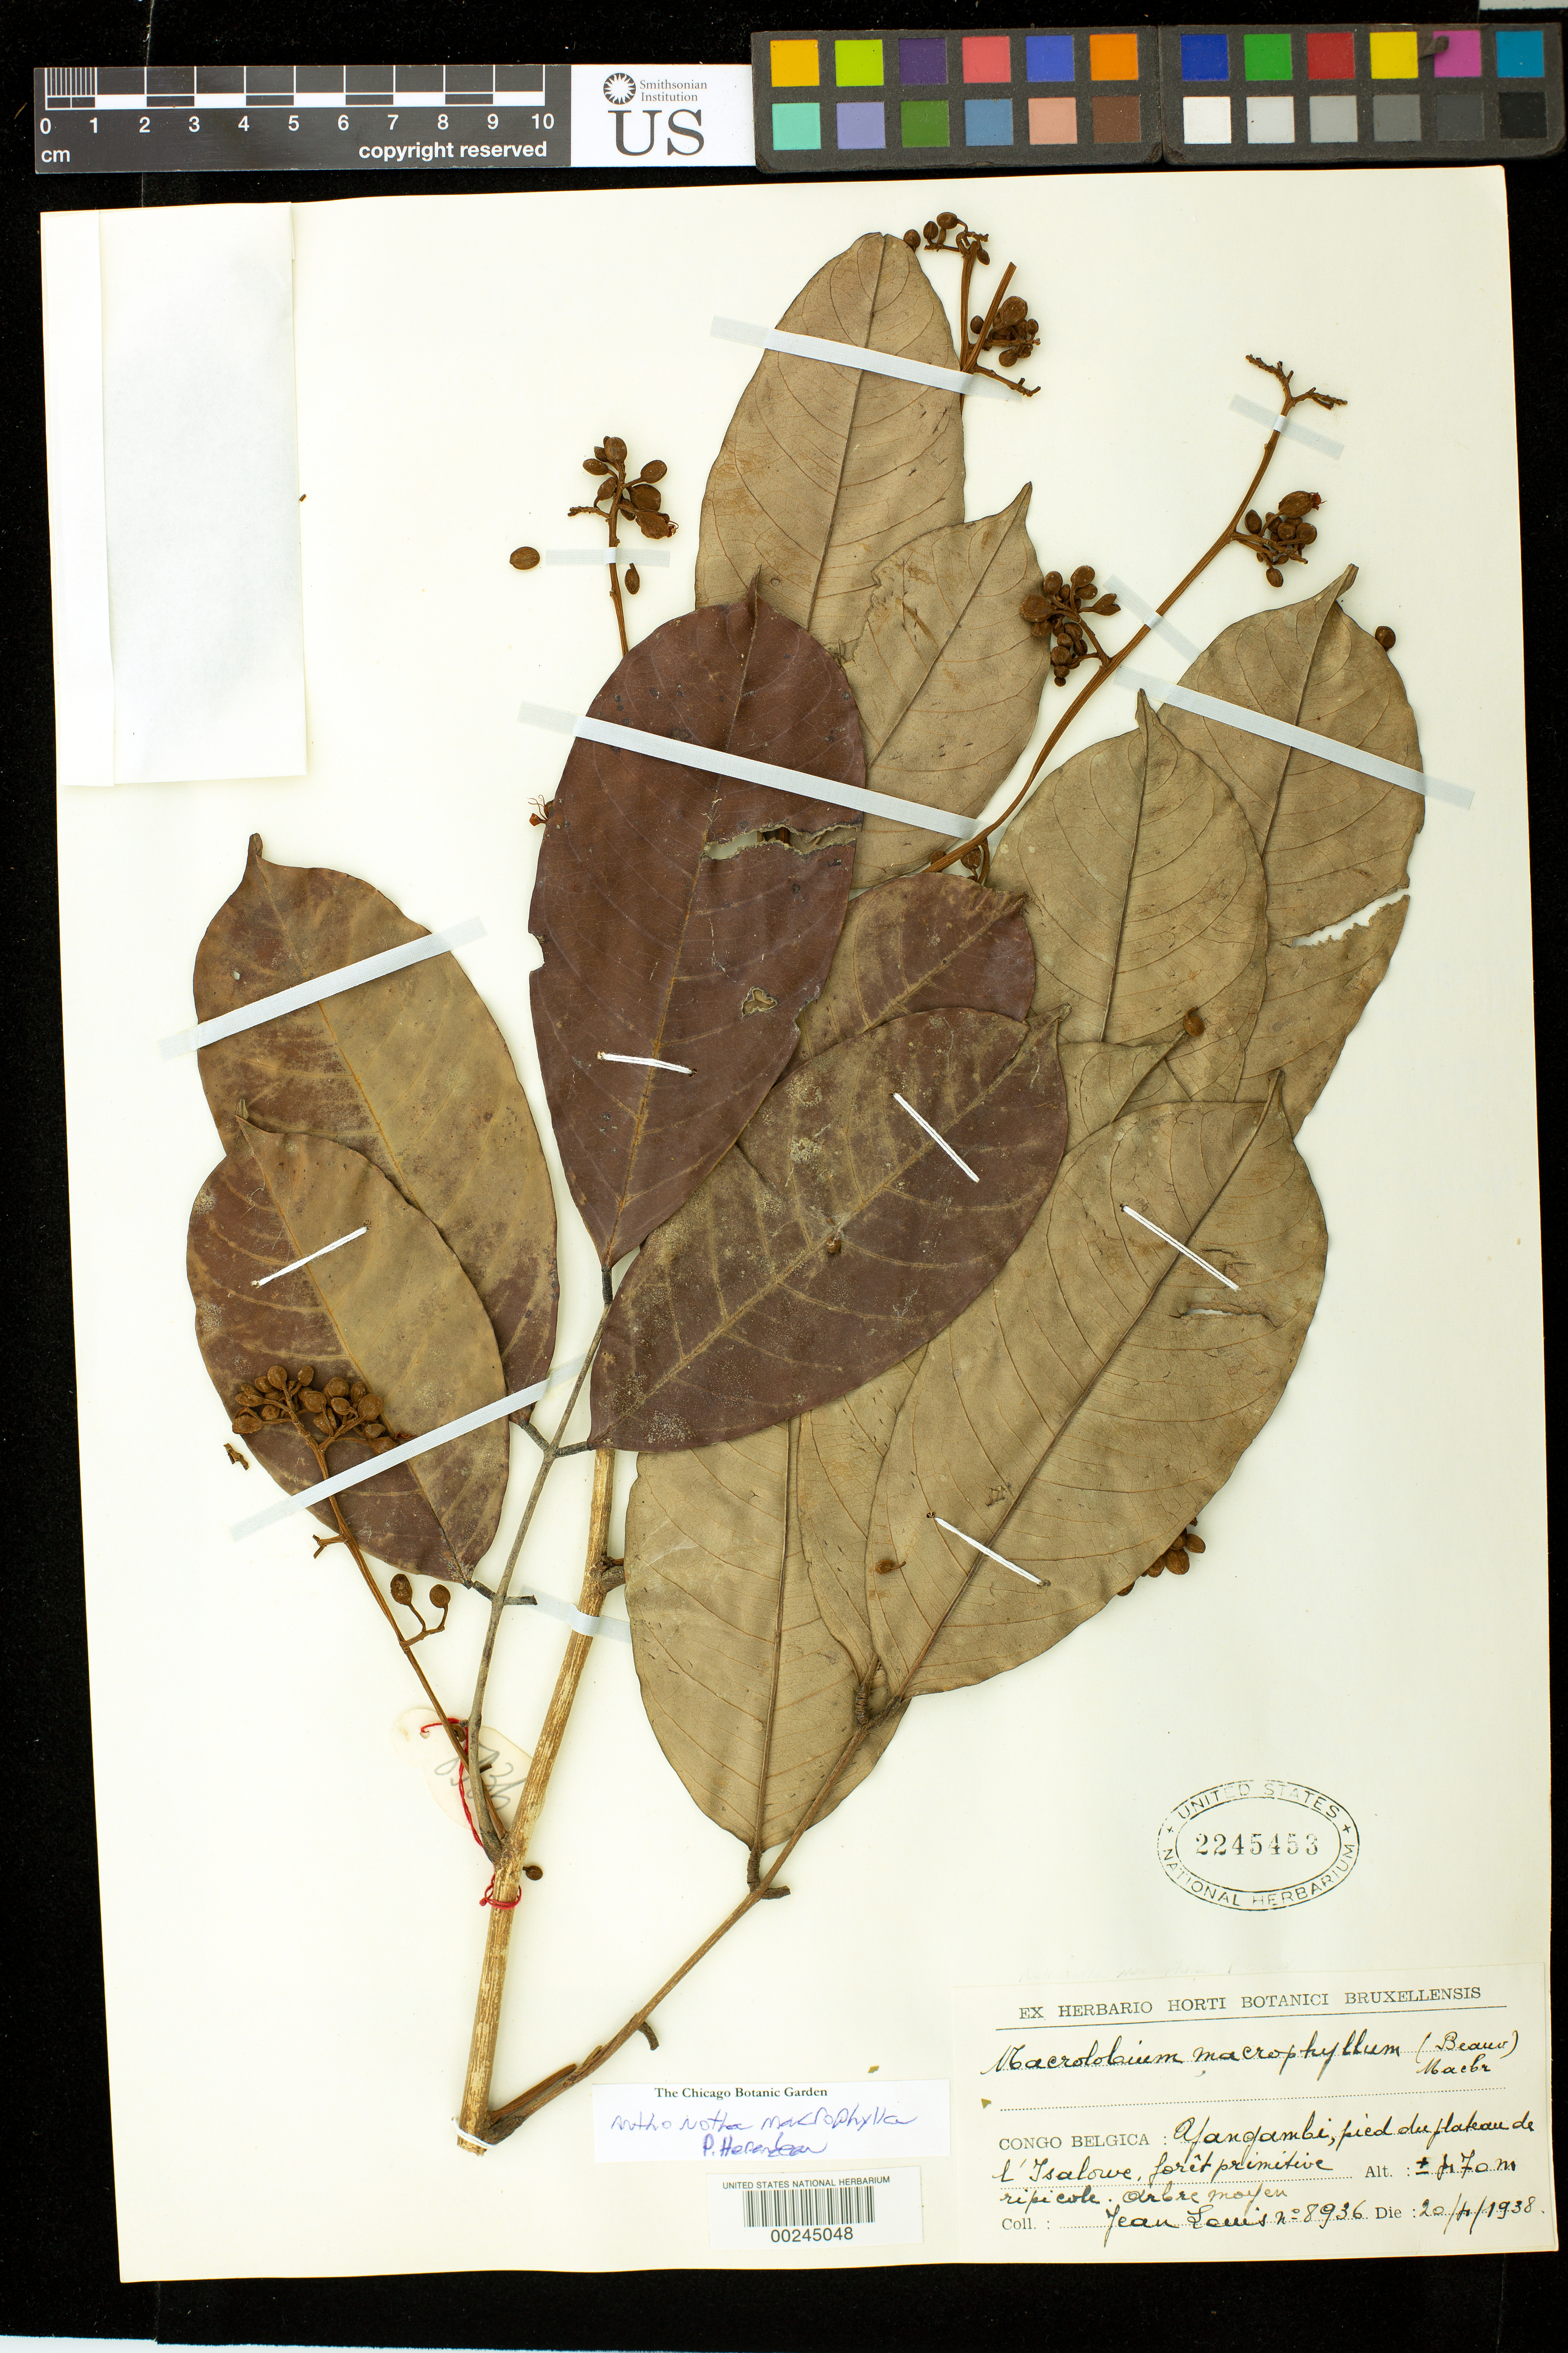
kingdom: Plantae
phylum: Tracheophyta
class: Magnoliopsida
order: Fabales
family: Fabaceae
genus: Macrolobium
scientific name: Macrolobium macrophyllum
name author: P. Beauv.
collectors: J. Louis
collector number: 8936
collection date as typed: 20 Apr 1938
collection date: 1938-04-20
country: Congo, Democratic Republic of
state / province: Tshopo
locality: Yangambi, plateau of tsalowe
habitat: Primative forest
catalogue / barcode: US 2245453